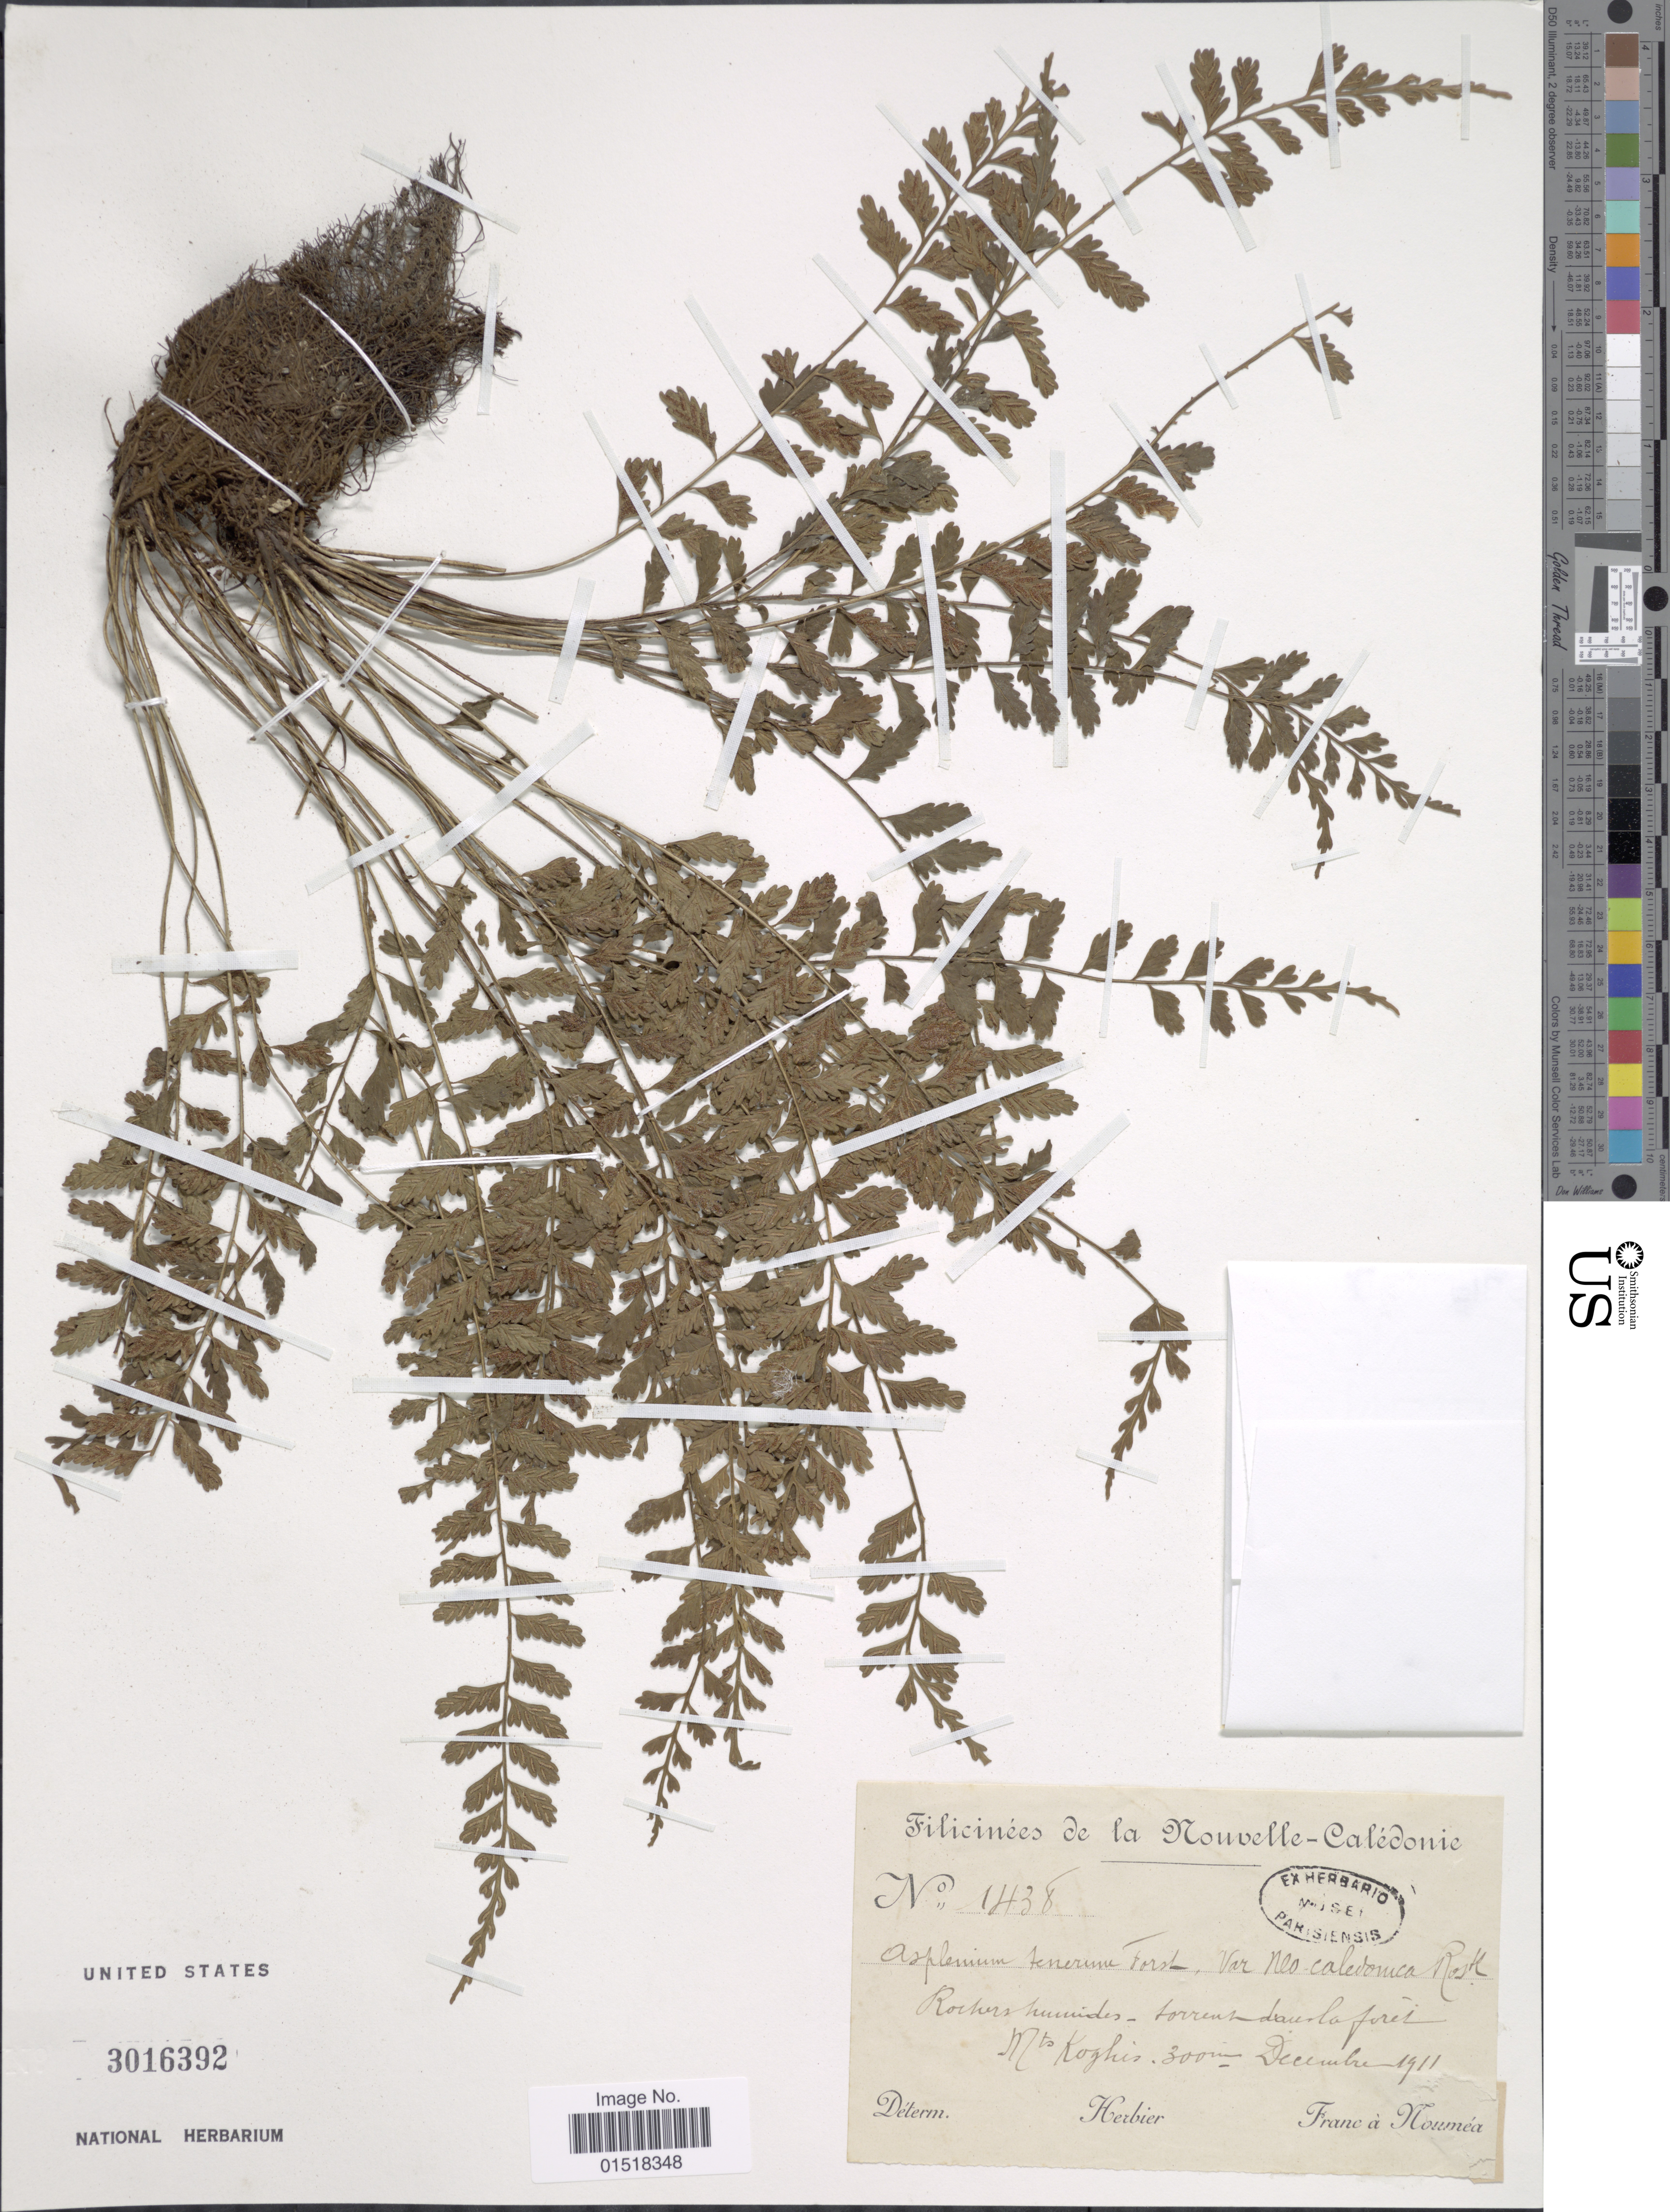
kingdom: Plantae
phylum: Tracheophyta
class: Polypodiopsida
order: Polypodiales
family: Aspleniaceae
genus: Asplenium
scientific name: Asplenium tenerum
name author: G. Forst.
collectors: Franc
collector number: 1438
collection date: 1911-12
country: New Caledonia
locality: Rochers humides - torrens daula foret Mts. Koghis.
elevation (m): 300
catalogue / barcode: US 30196392